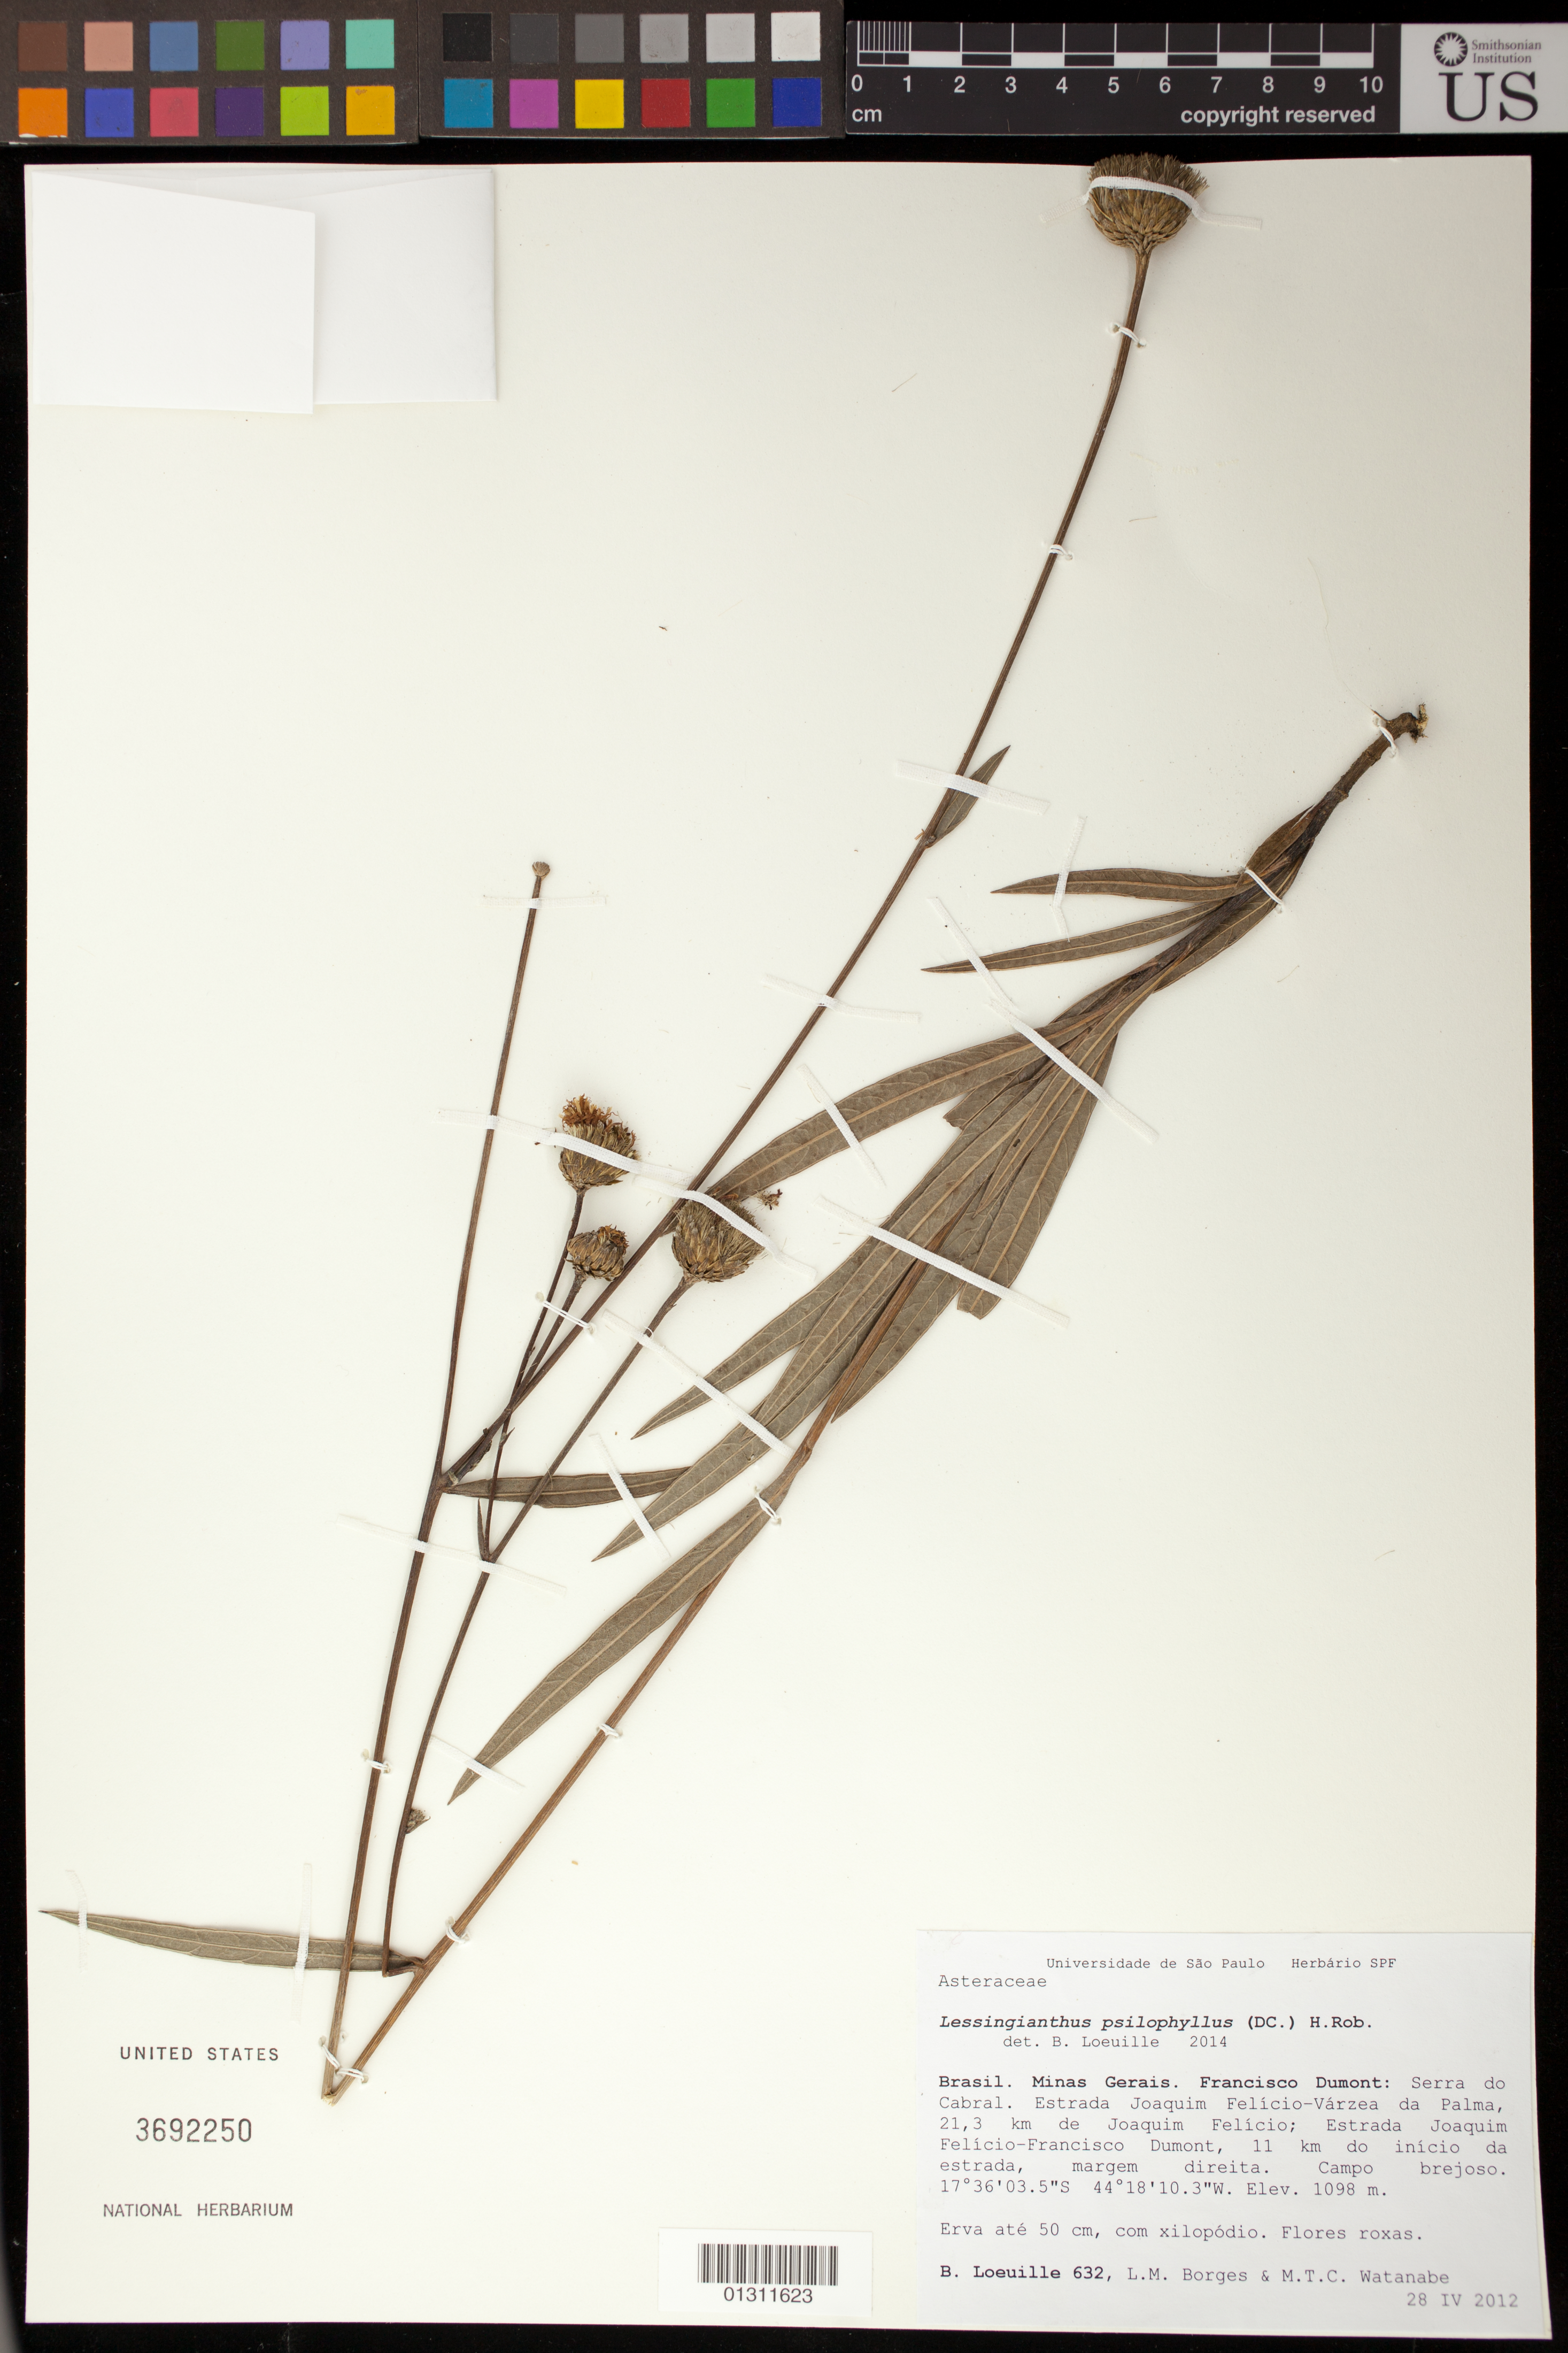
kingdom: Plantae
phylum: Tracheophyta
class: Magnoliopsida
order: Asterales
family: Asteraceae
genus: Lessingianthus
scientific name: Lessingianthus psilophyllus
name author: (DC.) H. Rob.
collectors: B. Loeuille, L. M. Borges & M. T. C. Watanabe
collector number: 632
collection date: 2012-04-28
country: Brazil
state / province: Minas Gerais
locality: Francisco Dumont: Serra do Cabral. Estrada Joaquim Felicio - Varzea da Palma, 21.3 km deJoaquim Felicio; Estrada Joaquim Felicio - Francisco Dumont, 11 km inicio da estrada.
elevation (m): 1098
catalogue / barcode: US 3692250